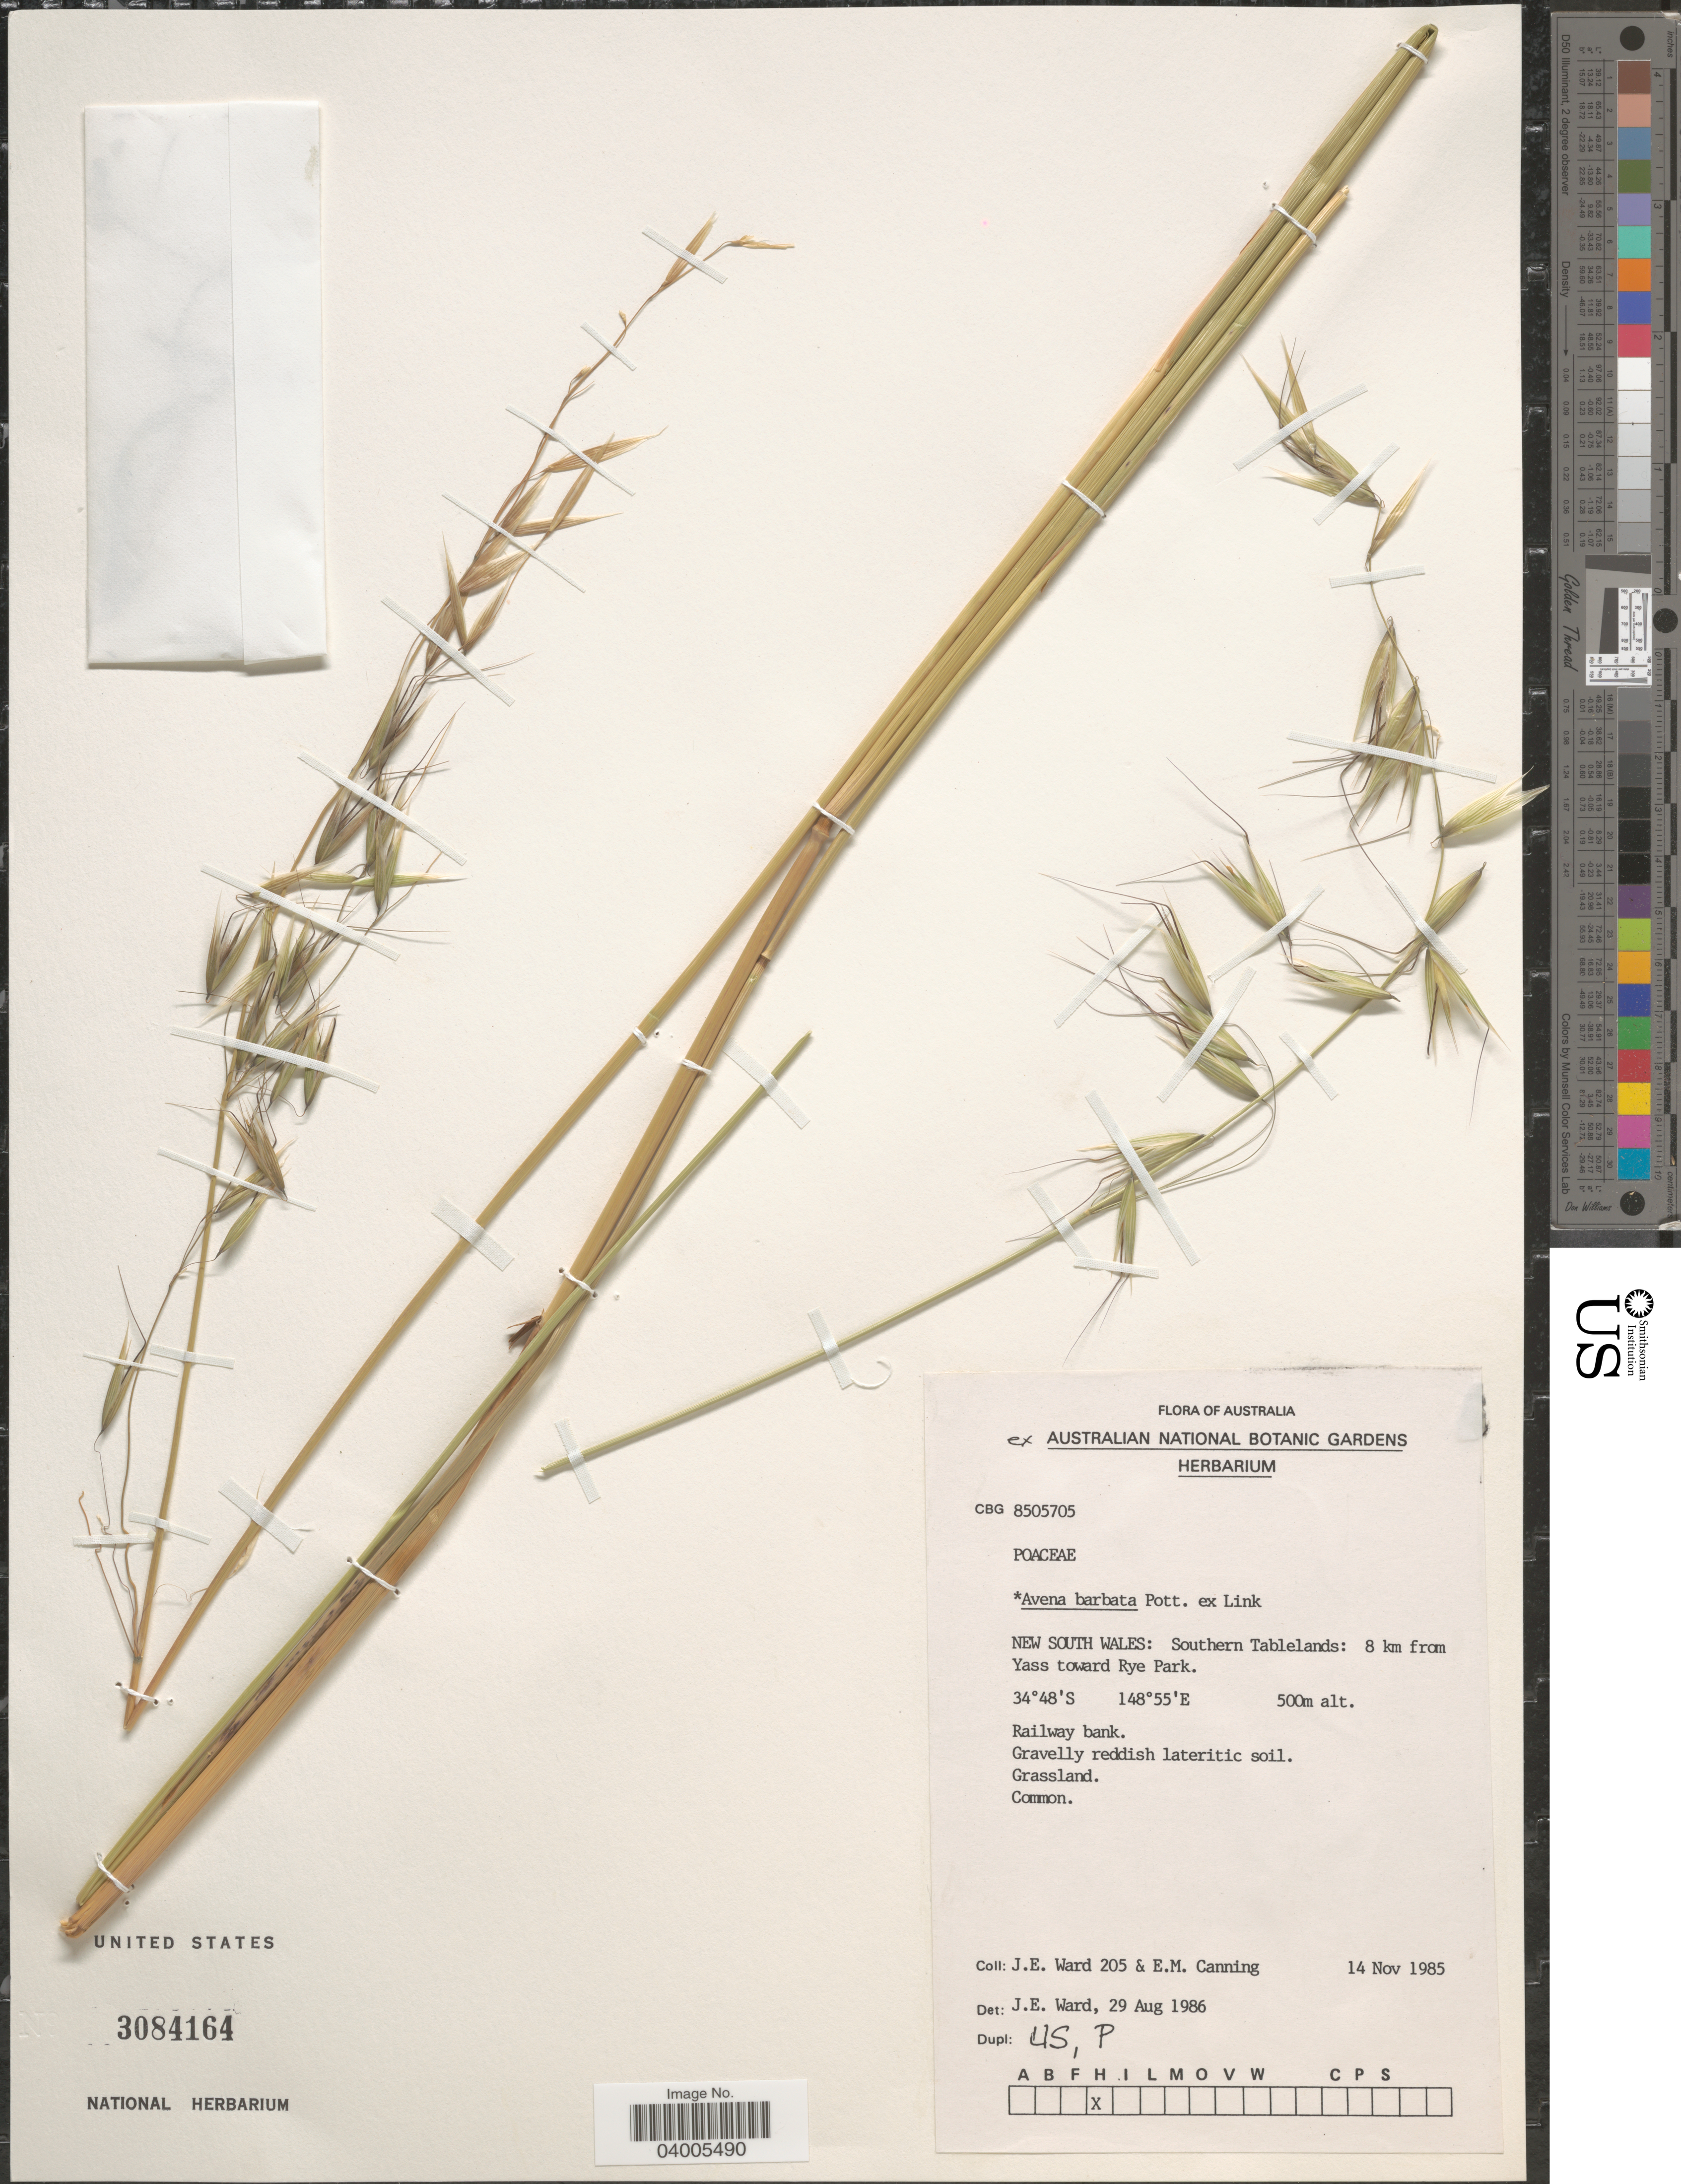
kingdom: Plantae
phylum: Tracheophyta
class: Liliopsida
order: Poales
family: Poaceae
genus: Avena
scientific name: Avena barbata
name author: Pott ex Link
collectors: J. Ward & E. Canning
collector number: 205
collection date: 1985-11-14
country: Australia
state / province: New South Wales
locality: Southern Tablelands: 8 km from Yass toward Rye Park. Railway bank.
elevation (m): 500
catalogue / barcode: US 3084164